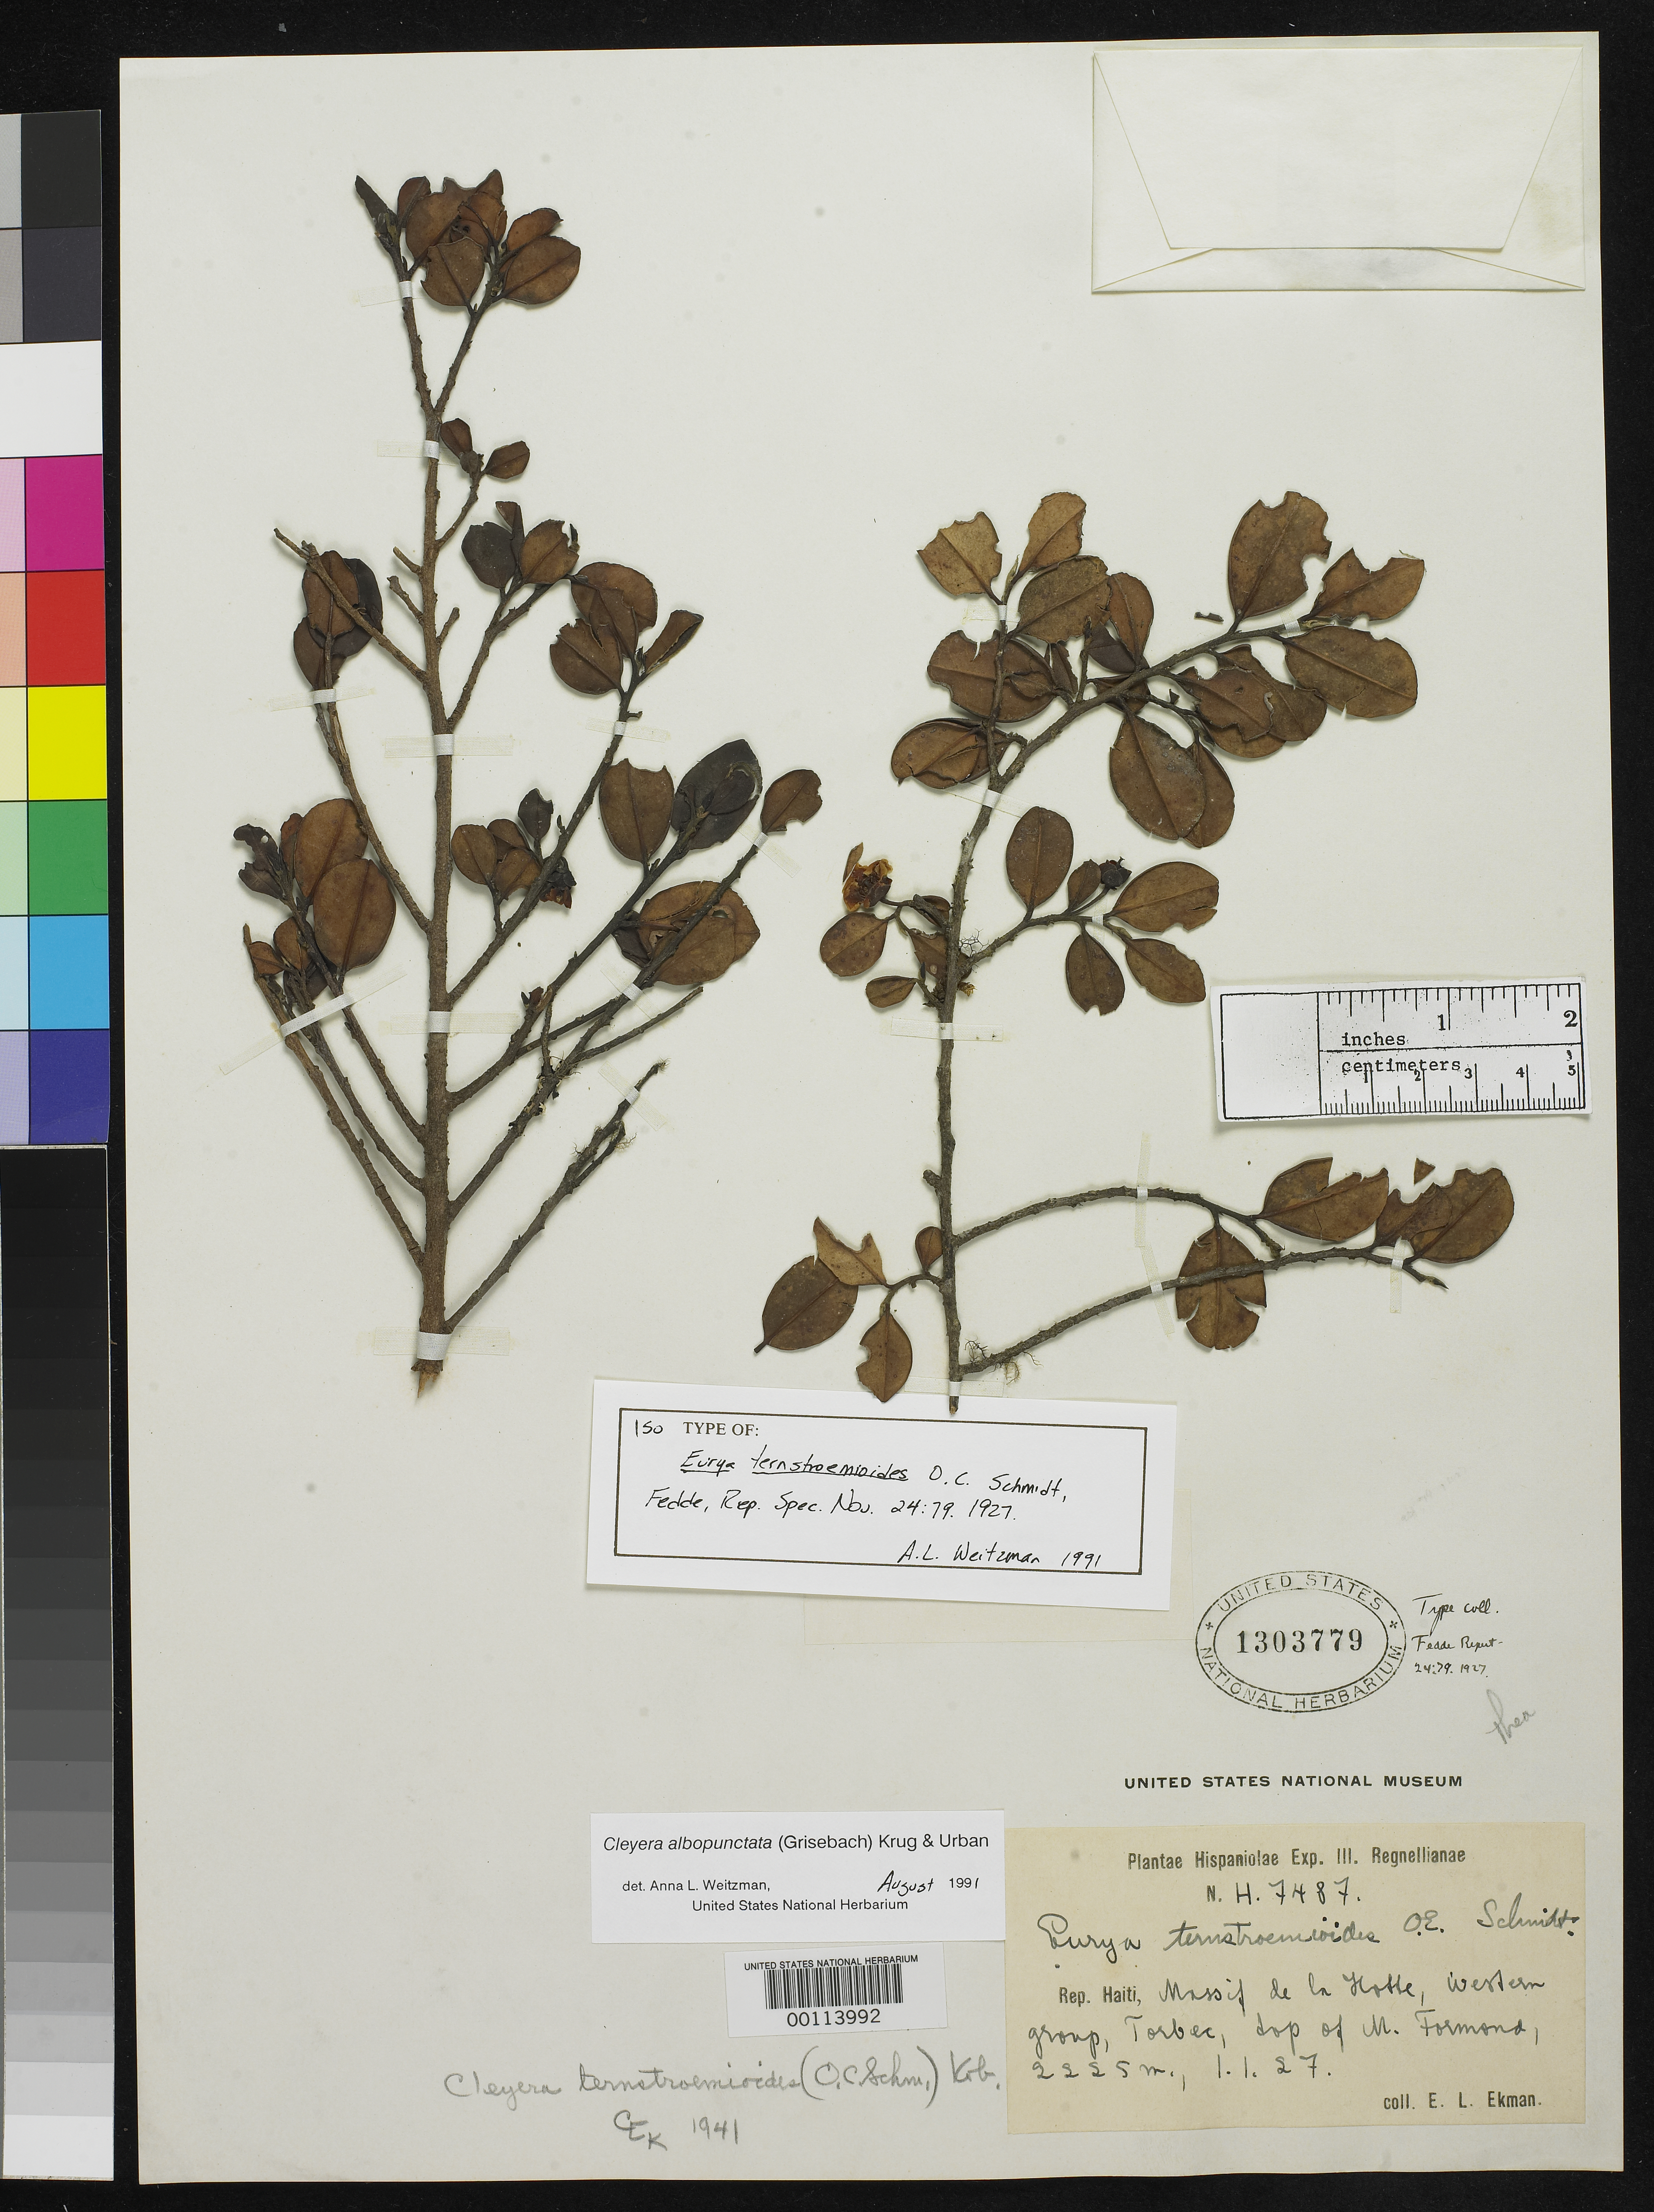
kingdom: Plantae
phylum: Tracheophyta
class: Magnoliopsida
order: Ericales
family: Pentaphylacaceae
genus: Eurya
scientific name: Eurya ternstroemioides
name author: O.C. Schmidt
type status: Isotype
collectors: E. L. Ekman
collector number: H 7487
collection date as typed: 01 Jan 1927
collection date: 1927-01-01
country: Haiti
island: Hispaniola Island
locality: Massif de La Hotte, Western Group, Torbec.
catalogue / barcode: US 1303779